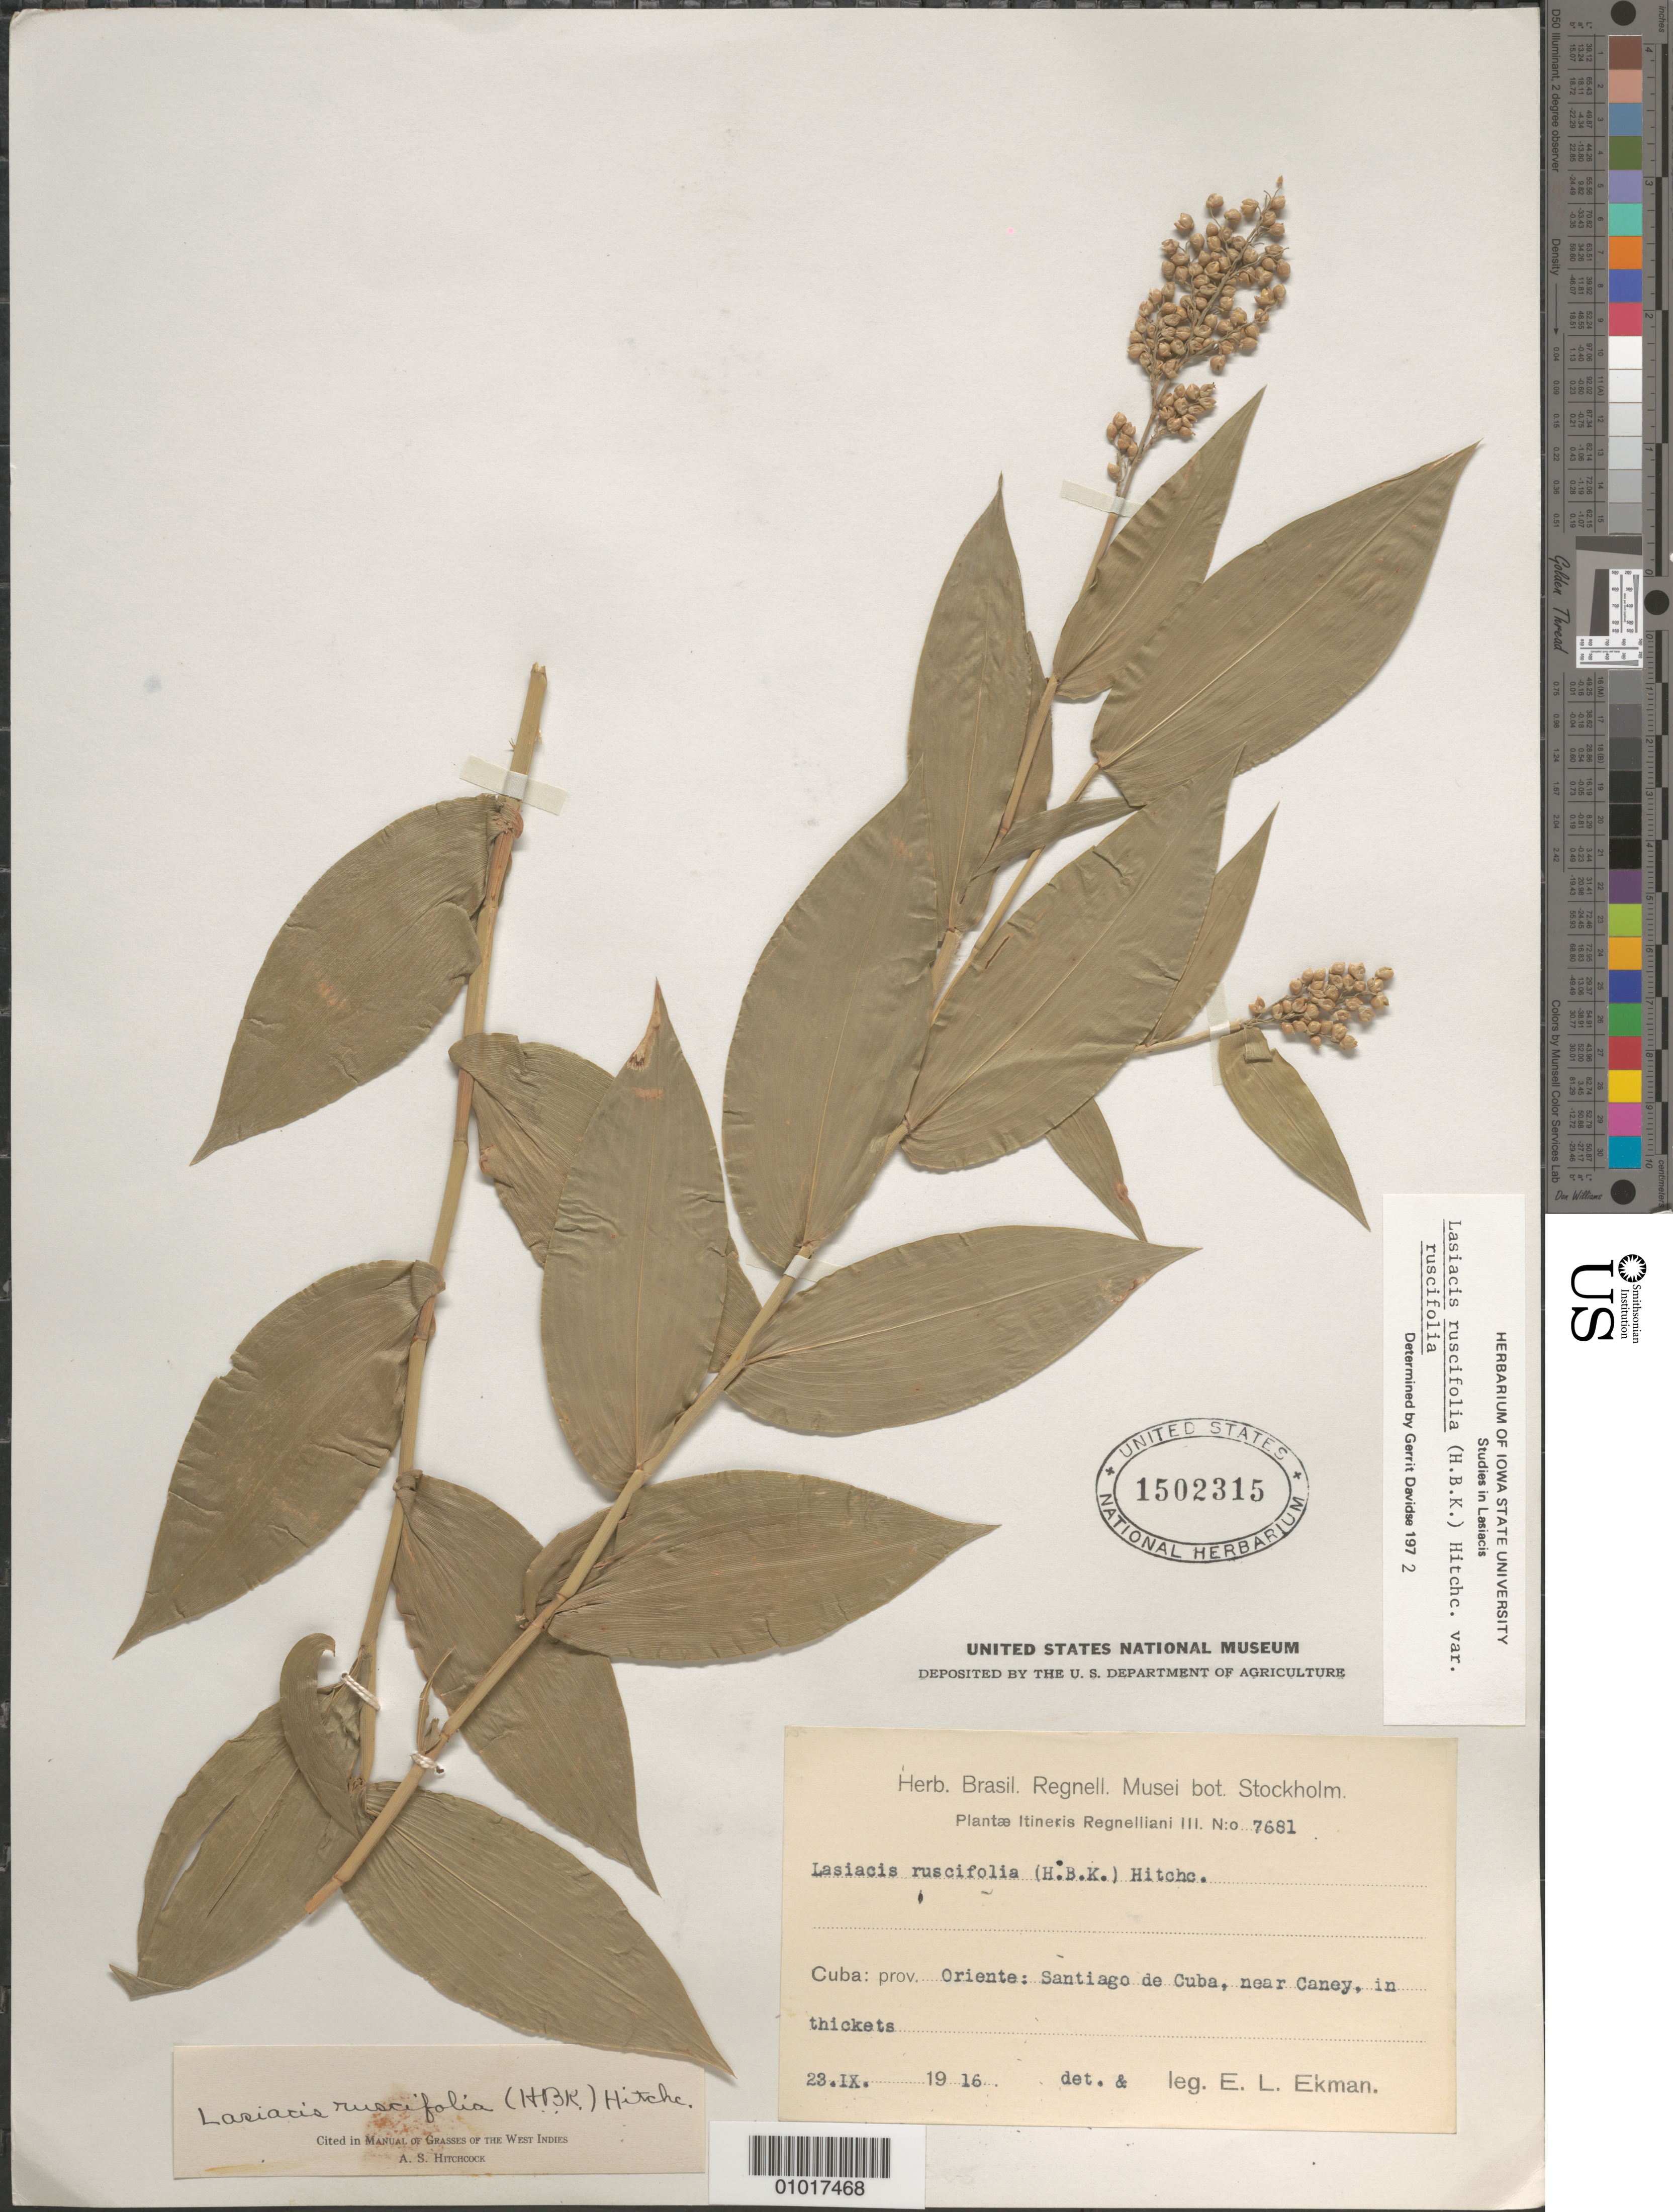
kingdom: Plantae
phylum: Tracheophyta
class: Liliopsida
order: Poales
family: Poaceae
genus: Lasiacis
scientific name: Lasiacis ruscifolia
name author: (Kunth) Hitchc.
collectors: E. L. Ekman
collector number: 7681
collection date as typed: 23 Sep 1916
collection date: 1916-09-23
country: Cuba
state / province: Santiago de Cuba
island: Cuba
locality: Santiago de Cuba, near Caney, in thickets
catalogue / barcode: US 1502315